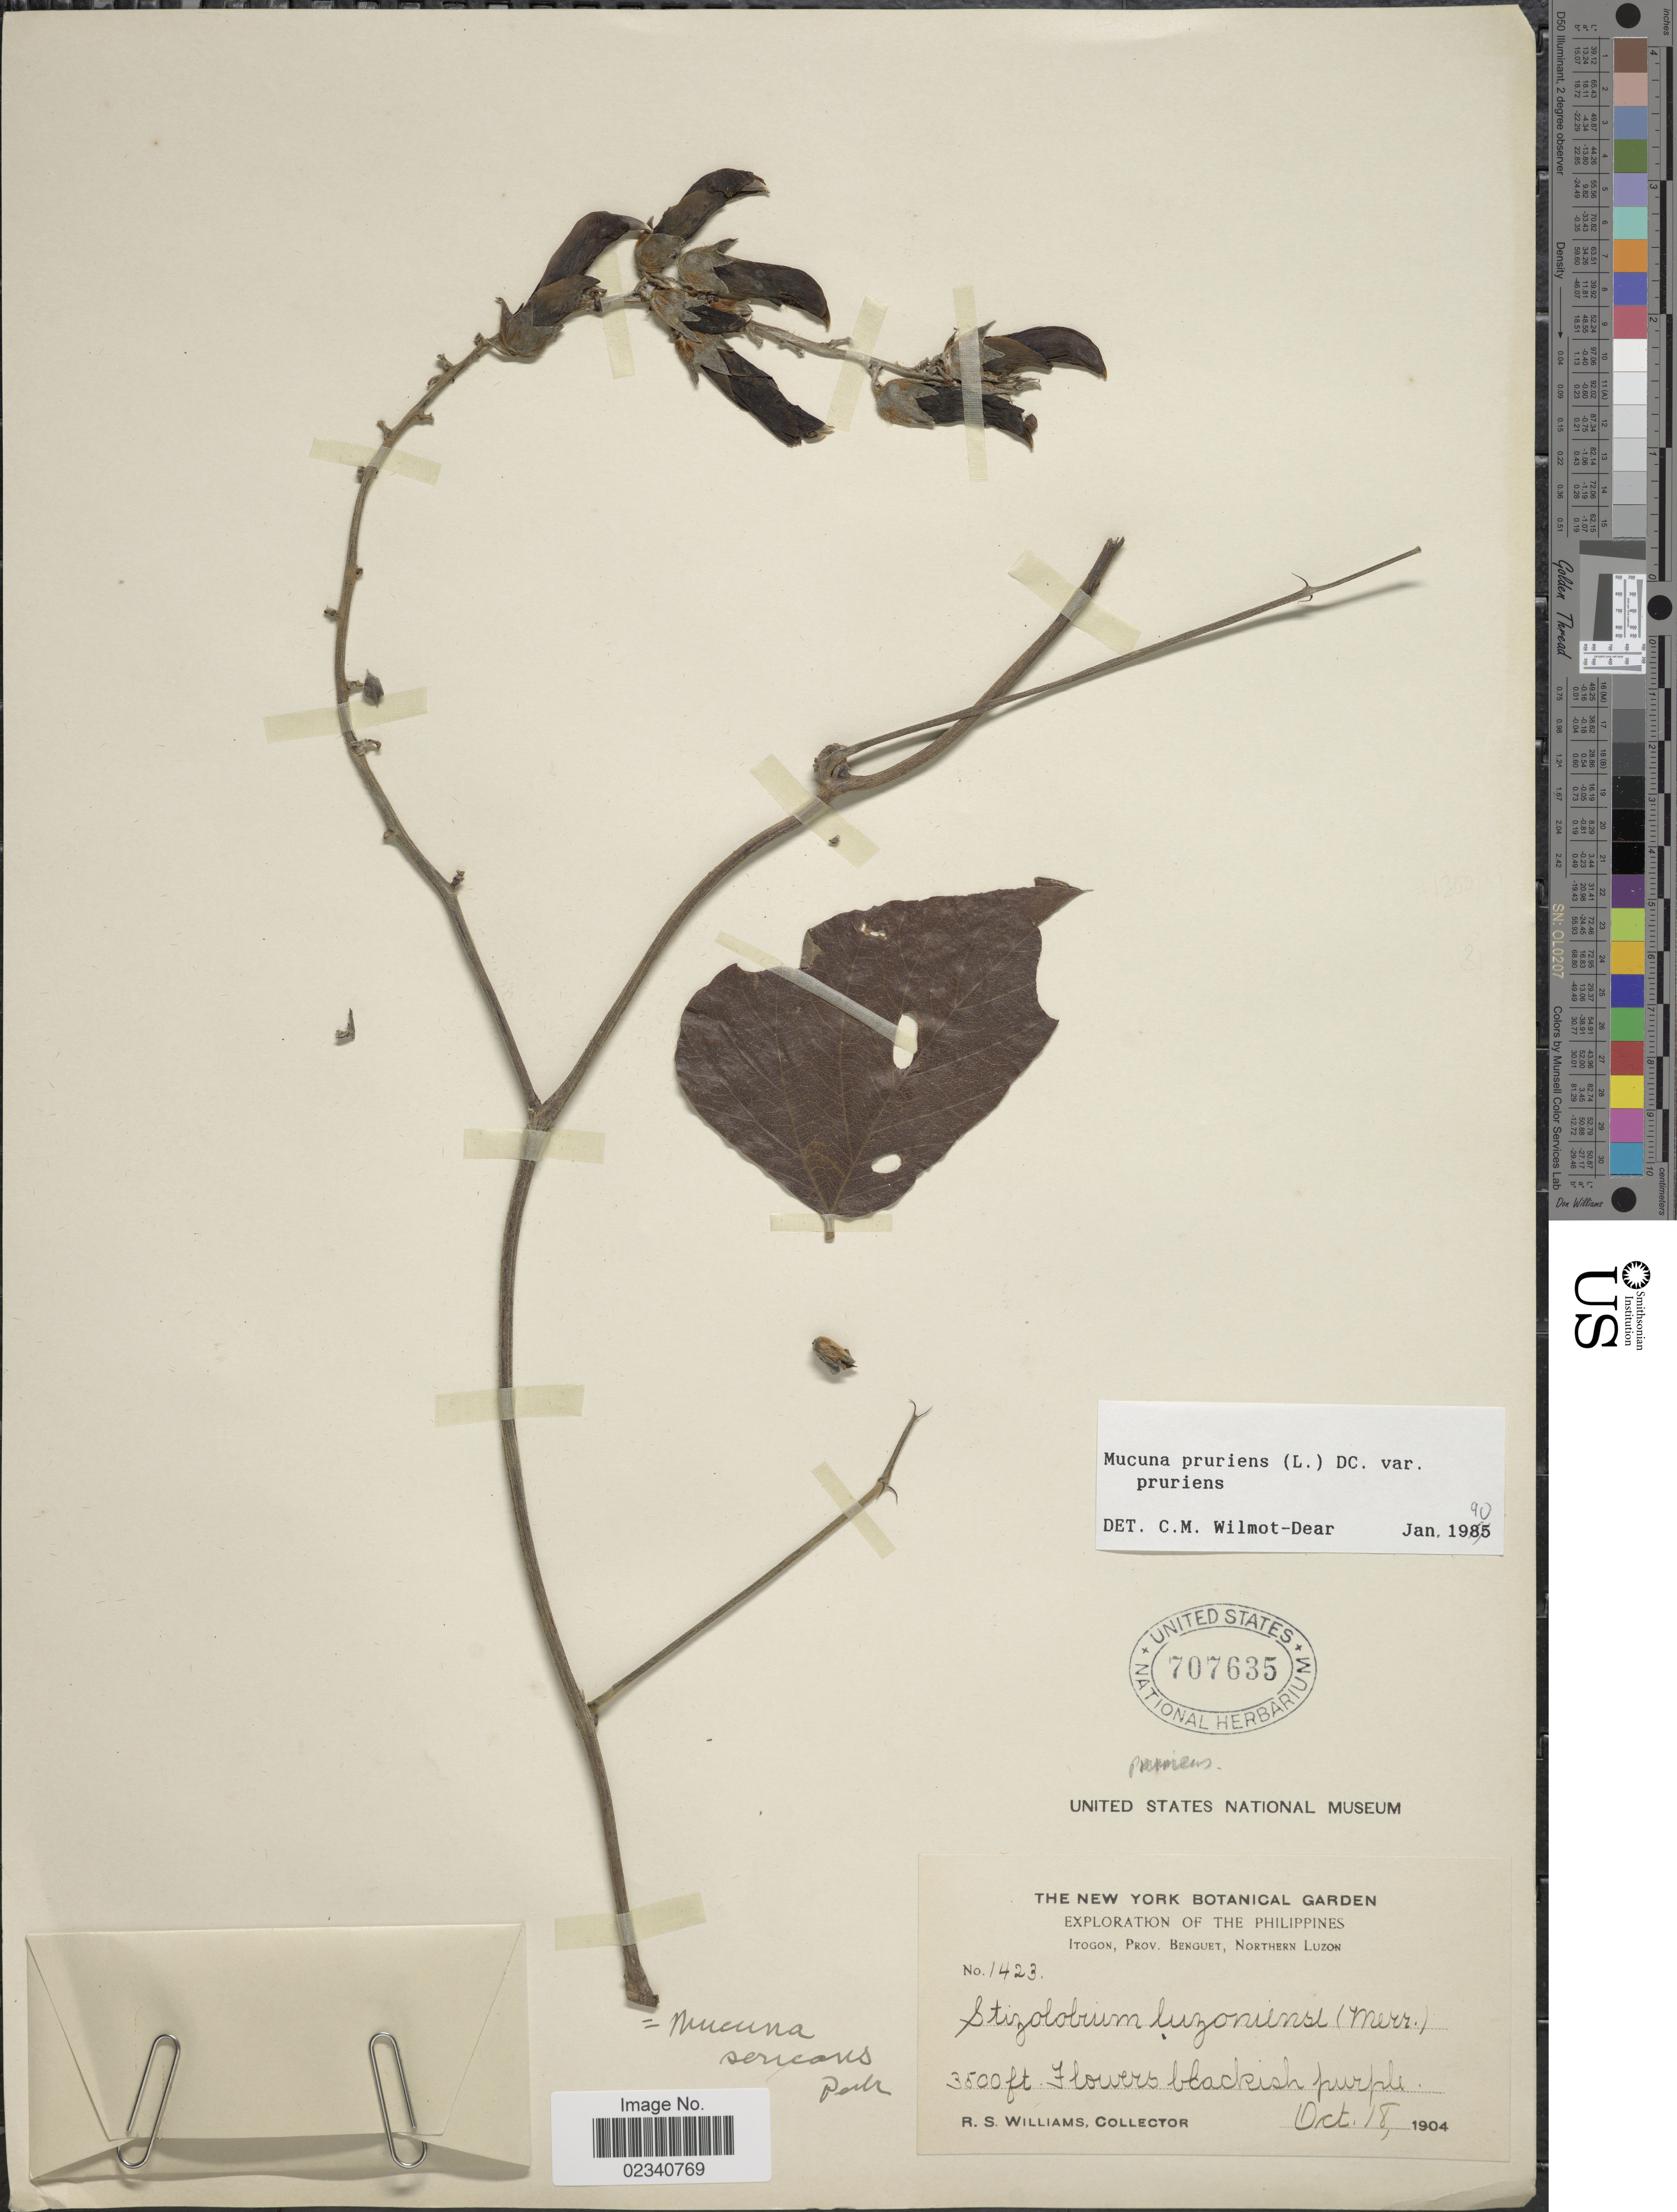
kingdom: Plantae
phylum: Tracheophyta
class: Magnoliopsida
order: Fabales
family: Fabaceae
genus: Mucuna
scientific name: Mucuna pruriens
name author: (L.) DC.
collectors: R. S. Williams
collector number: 1423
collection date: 1904-10-18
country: Philippines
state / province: Cordillera (Administrative Region)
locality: Itogon, Prov. Benguet, Northern Luzon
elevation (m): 1067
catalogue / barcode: US 707635